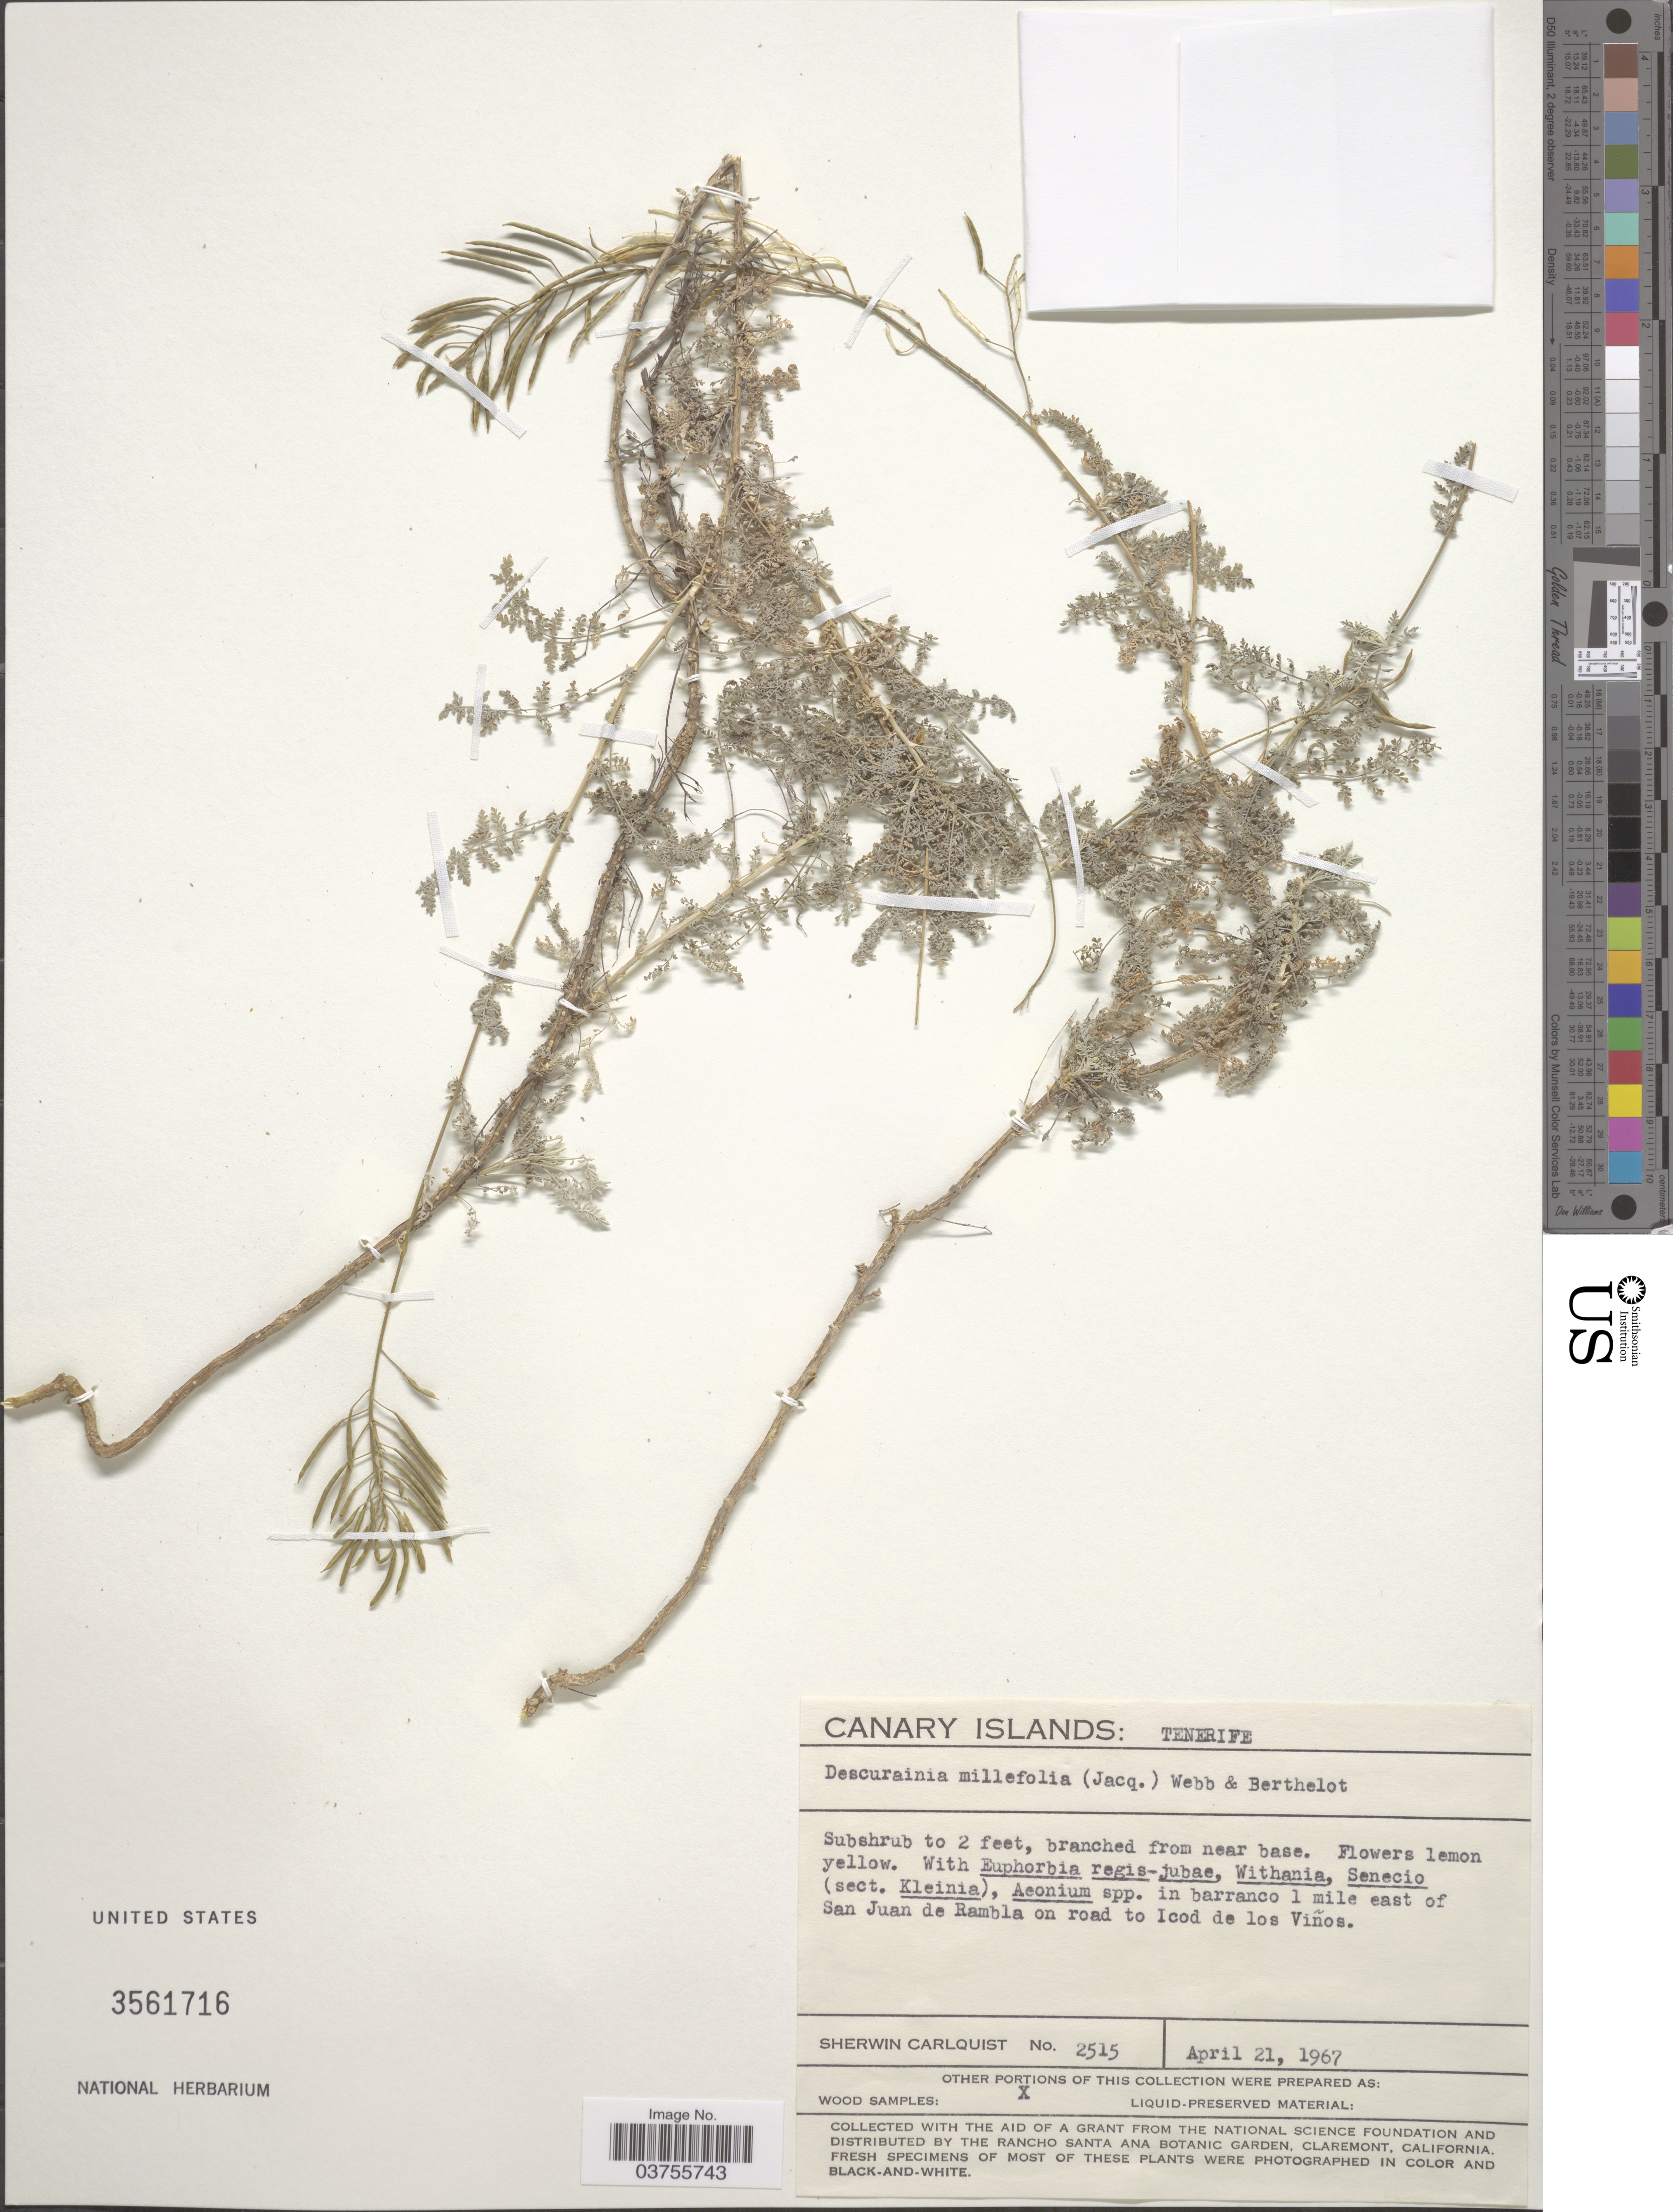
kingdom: Plantae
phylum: Tracheophyta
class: Magnoliopsida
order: Brassicales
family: Brassicaceae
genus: Sophia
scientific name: Sophia millefolia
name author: Rydb.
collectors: S. Carlquist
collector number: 2515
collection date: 1967-04-21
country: Spain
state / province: Canarias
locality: Canary Islands. Tenerife. In barranco 1 mile east of San Juan de Rambla on road to Icod de los Viños.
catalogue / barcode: US 3561716